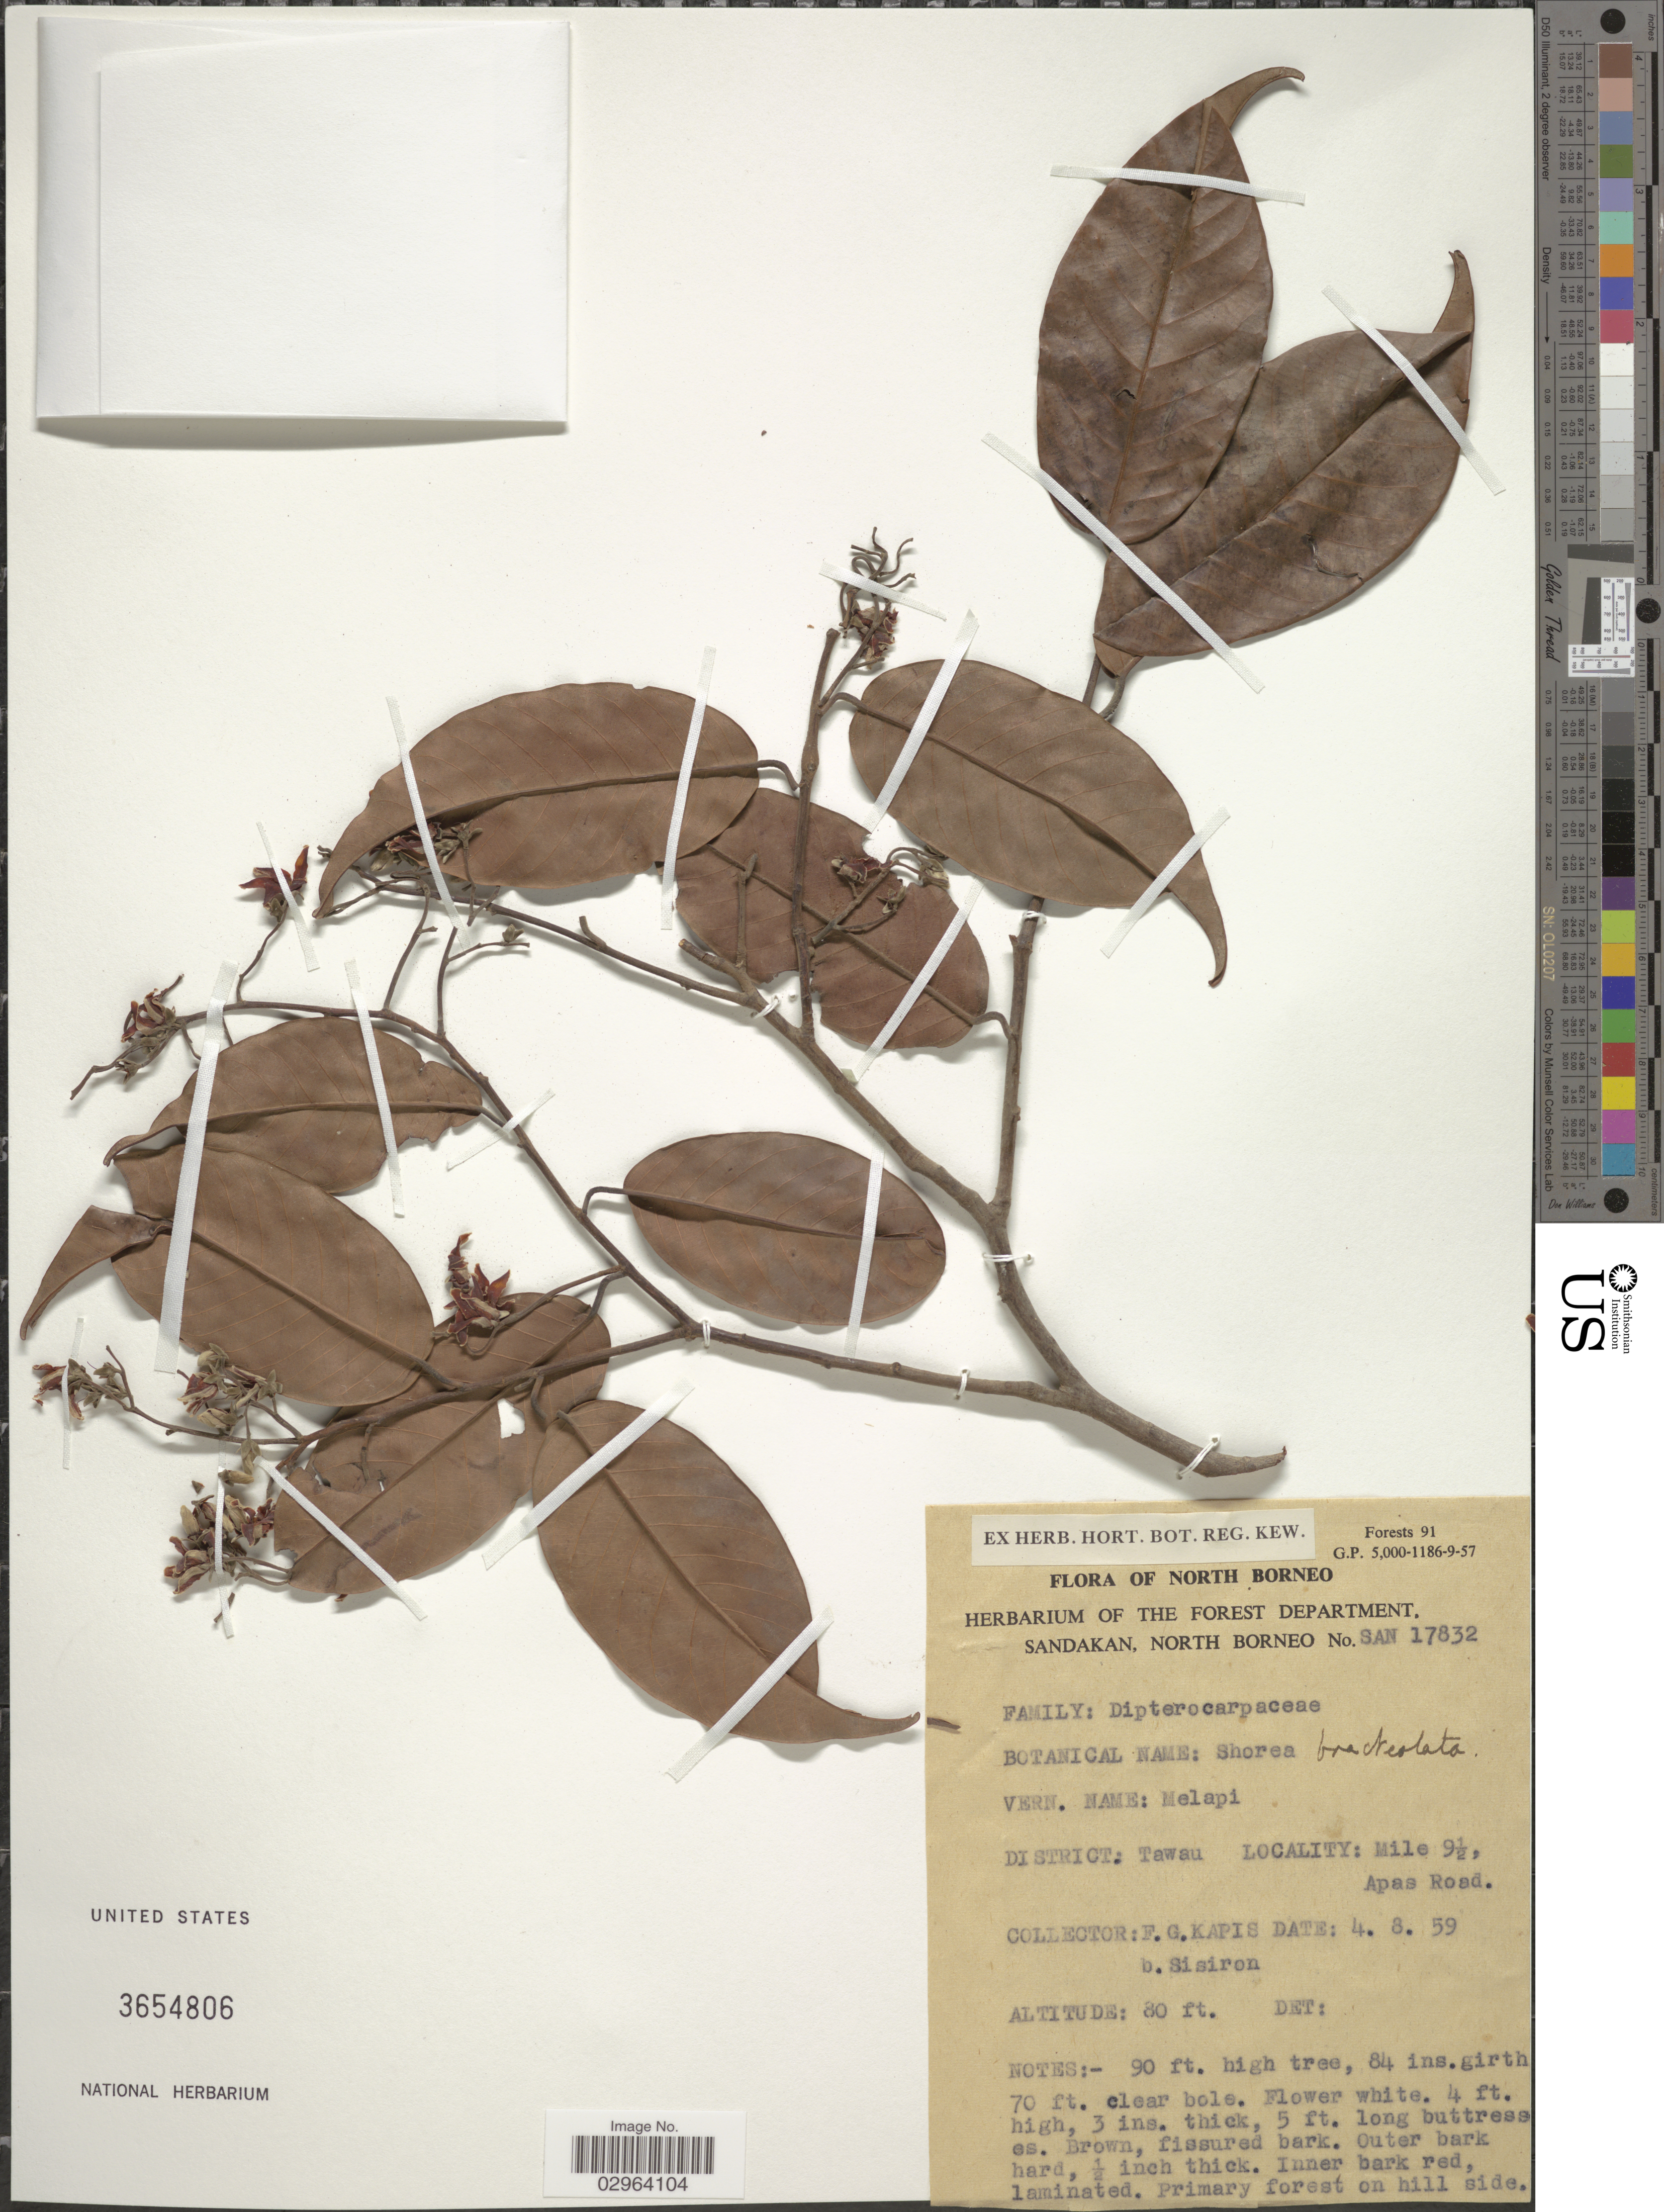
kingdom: Plantae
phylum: Tracheophyta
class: Magnoliopsida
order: Malvales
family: Dipterocarpaceae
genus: Anthoshorea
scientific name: Anthoshorea bracteolata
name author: (Dyer) P.S. Ashton & J. Heck.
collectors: Kapis bin Sisiron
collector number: SAN 17832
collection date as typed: Transcribed d/m/y: 4/8/59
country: Malaysia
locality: North Borneo. District: Tawau. Mile 9½, Apas Road.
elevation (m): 24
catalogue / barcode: US 3654806